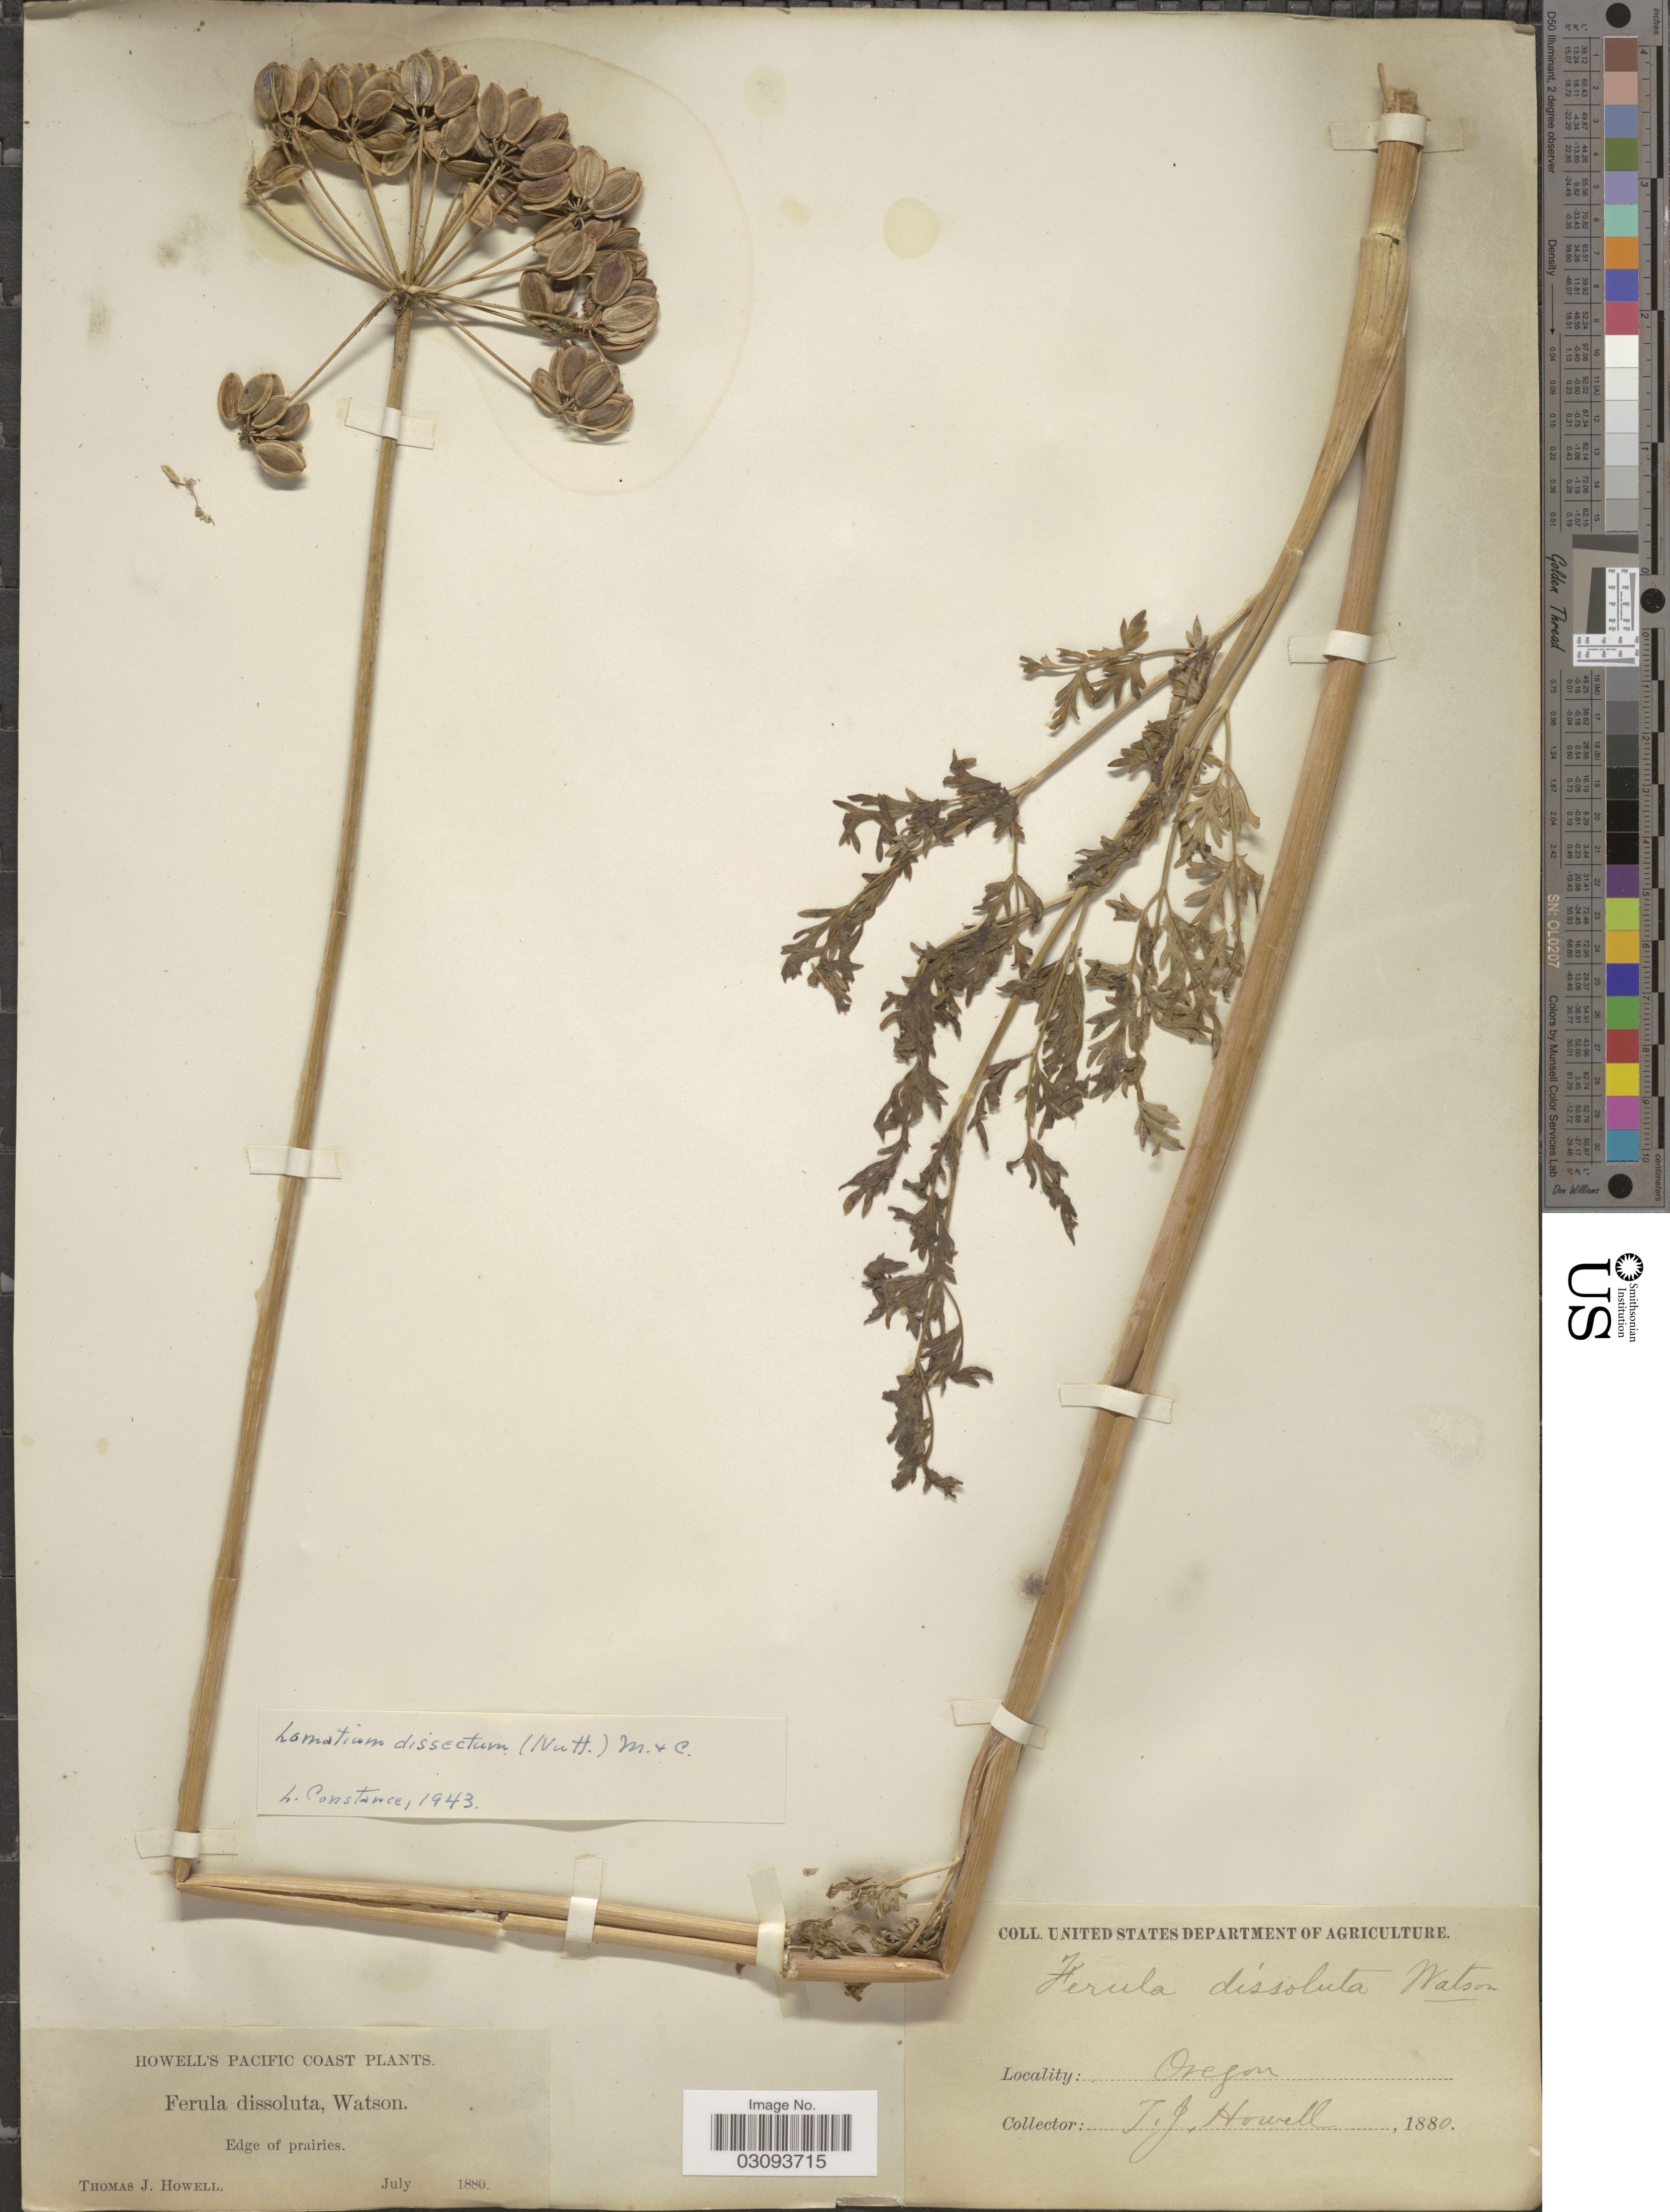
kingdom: Plantae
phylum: Tracheophyta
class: Magnoliopsida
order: Apiales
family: Apiaceae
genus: Lomatium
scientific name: Lomatium dissectum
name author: (Nutt.) Mathias & Constance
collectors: T. J. Howell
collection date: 1880-07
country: United States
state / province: Oregon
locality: Pacific Coast. Edge of prairies.